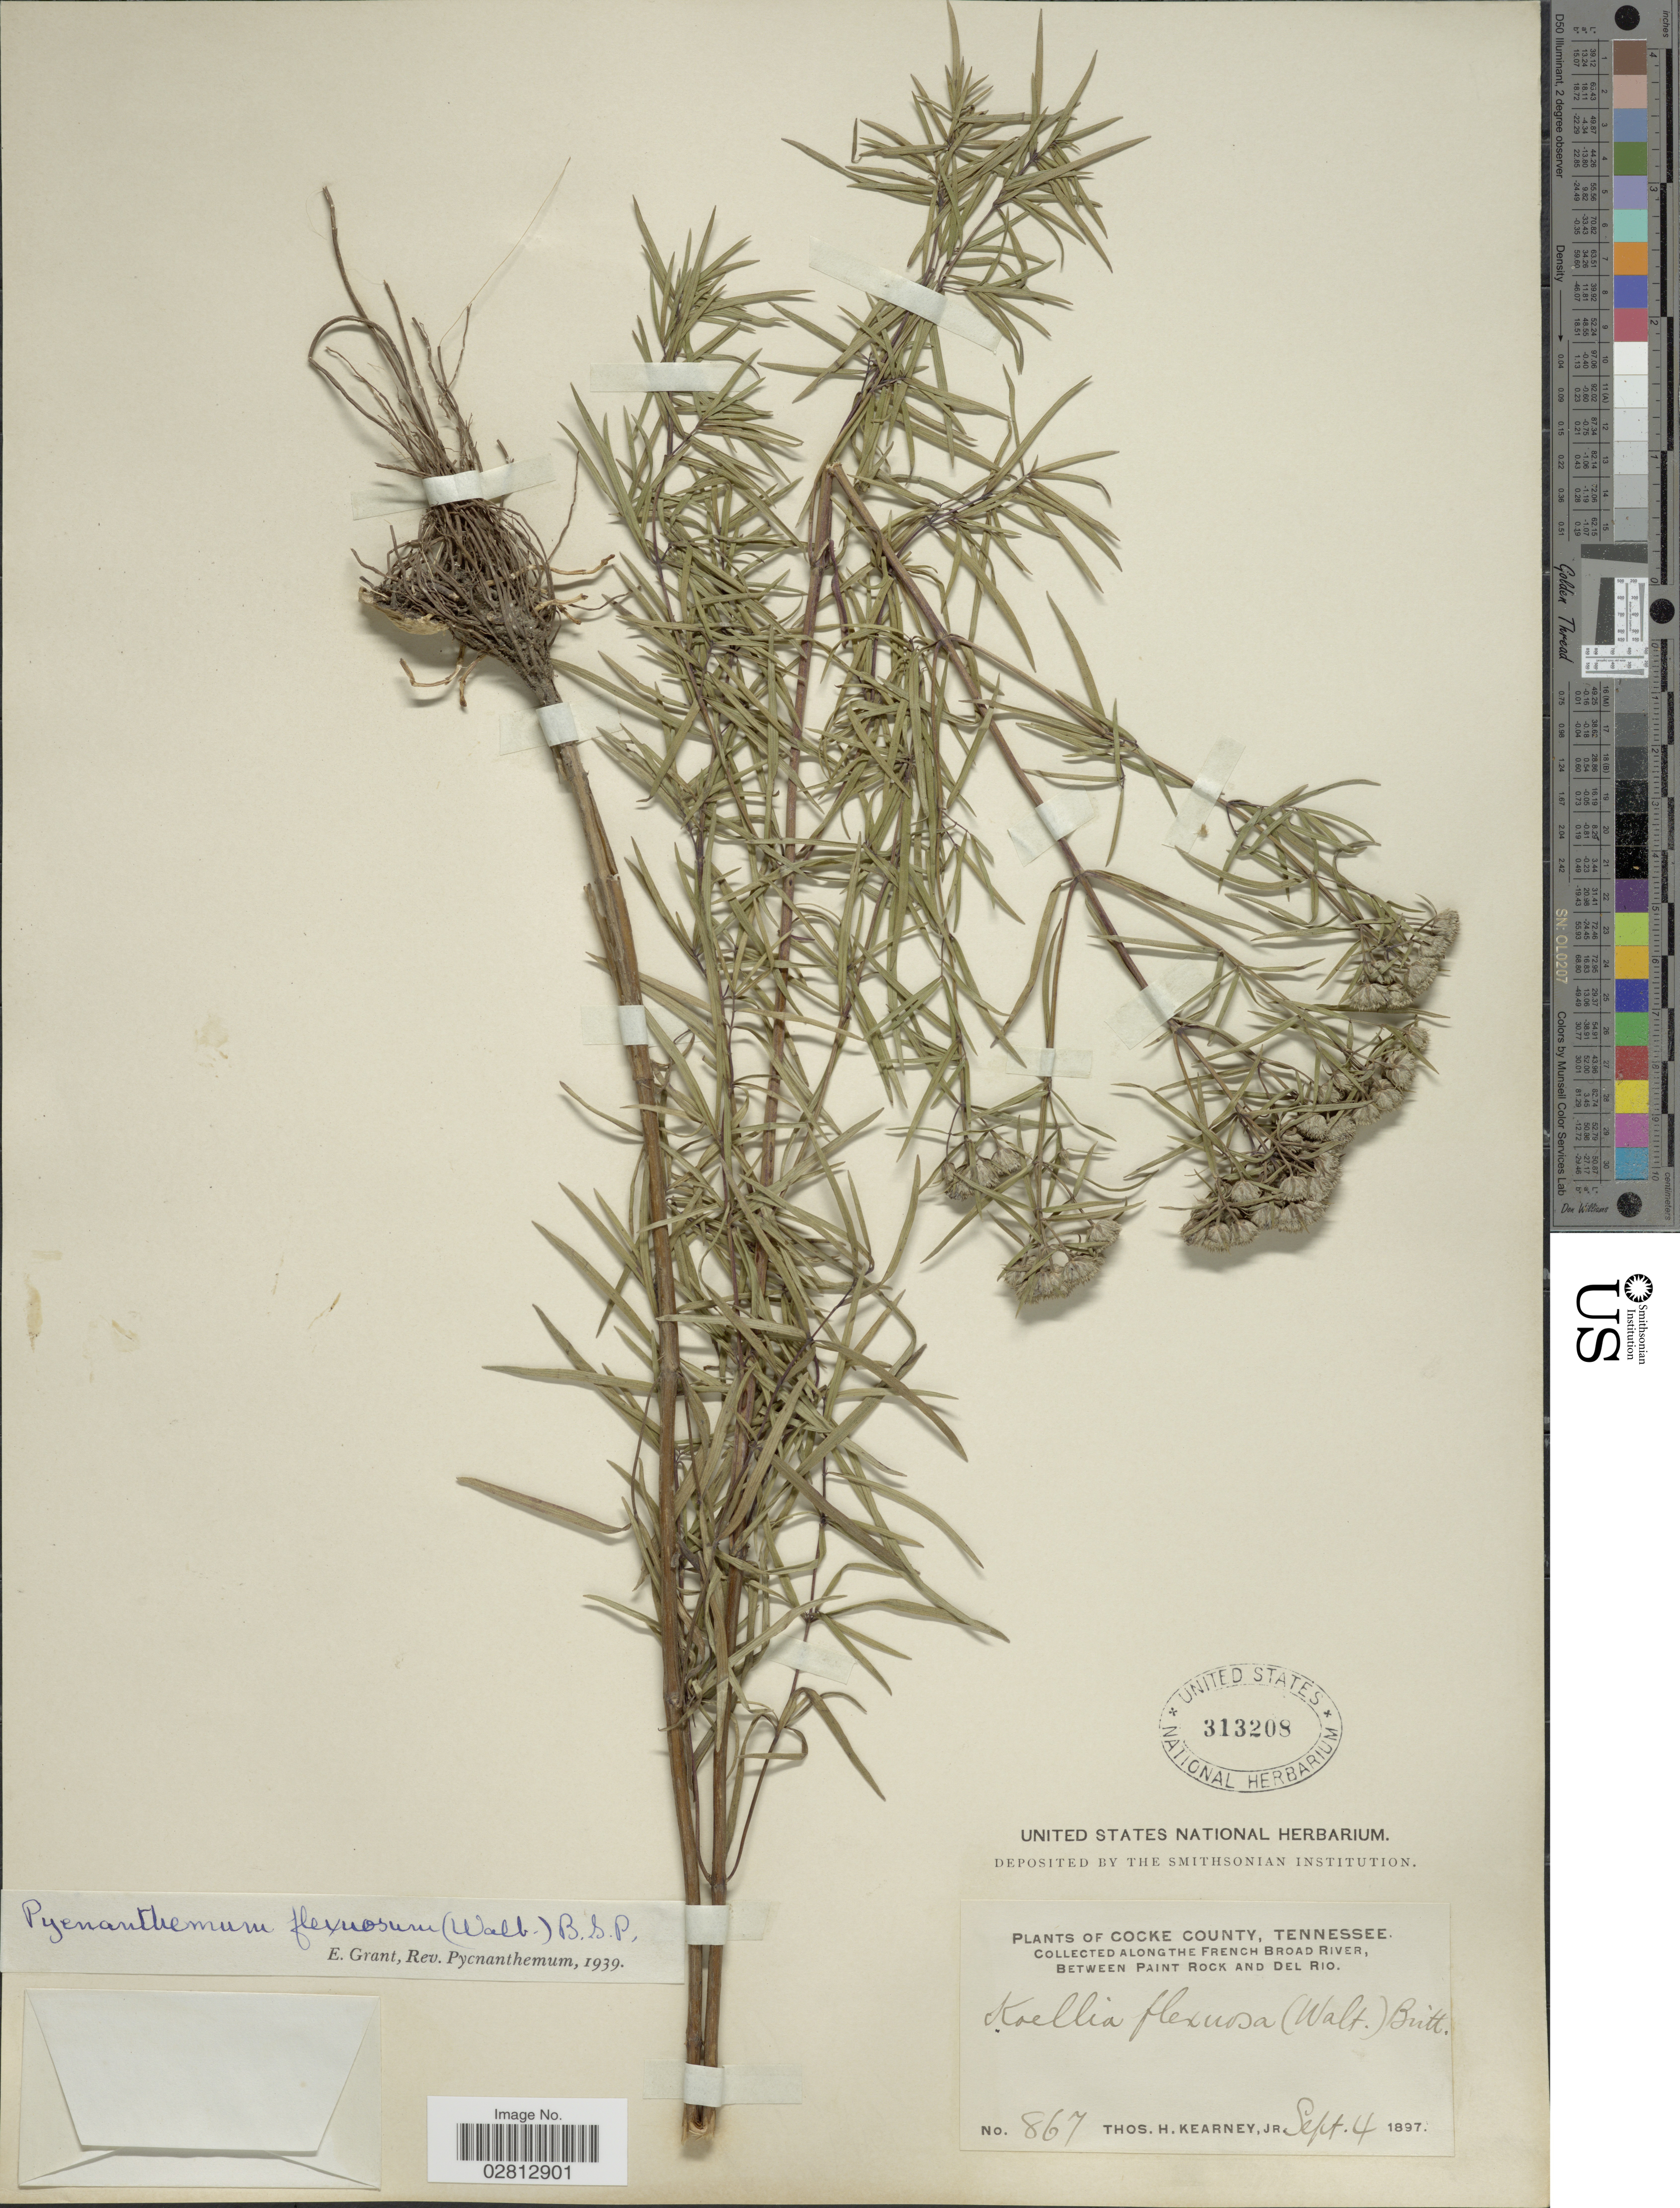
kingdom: Plantae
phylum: Tracheophyta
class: Magnoliopsida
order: Lamiales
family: Lamiaceae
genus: Pycnanthemum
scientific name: Pycnanthemum tenuifolium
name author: Schrad.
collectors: T. H. Kearney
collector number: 867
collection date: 1897-09-04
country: United States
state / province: Tennessee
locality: Cocke County. Along the French Broad River, between Paint Rock and Del Rio.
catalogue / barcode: US 313208